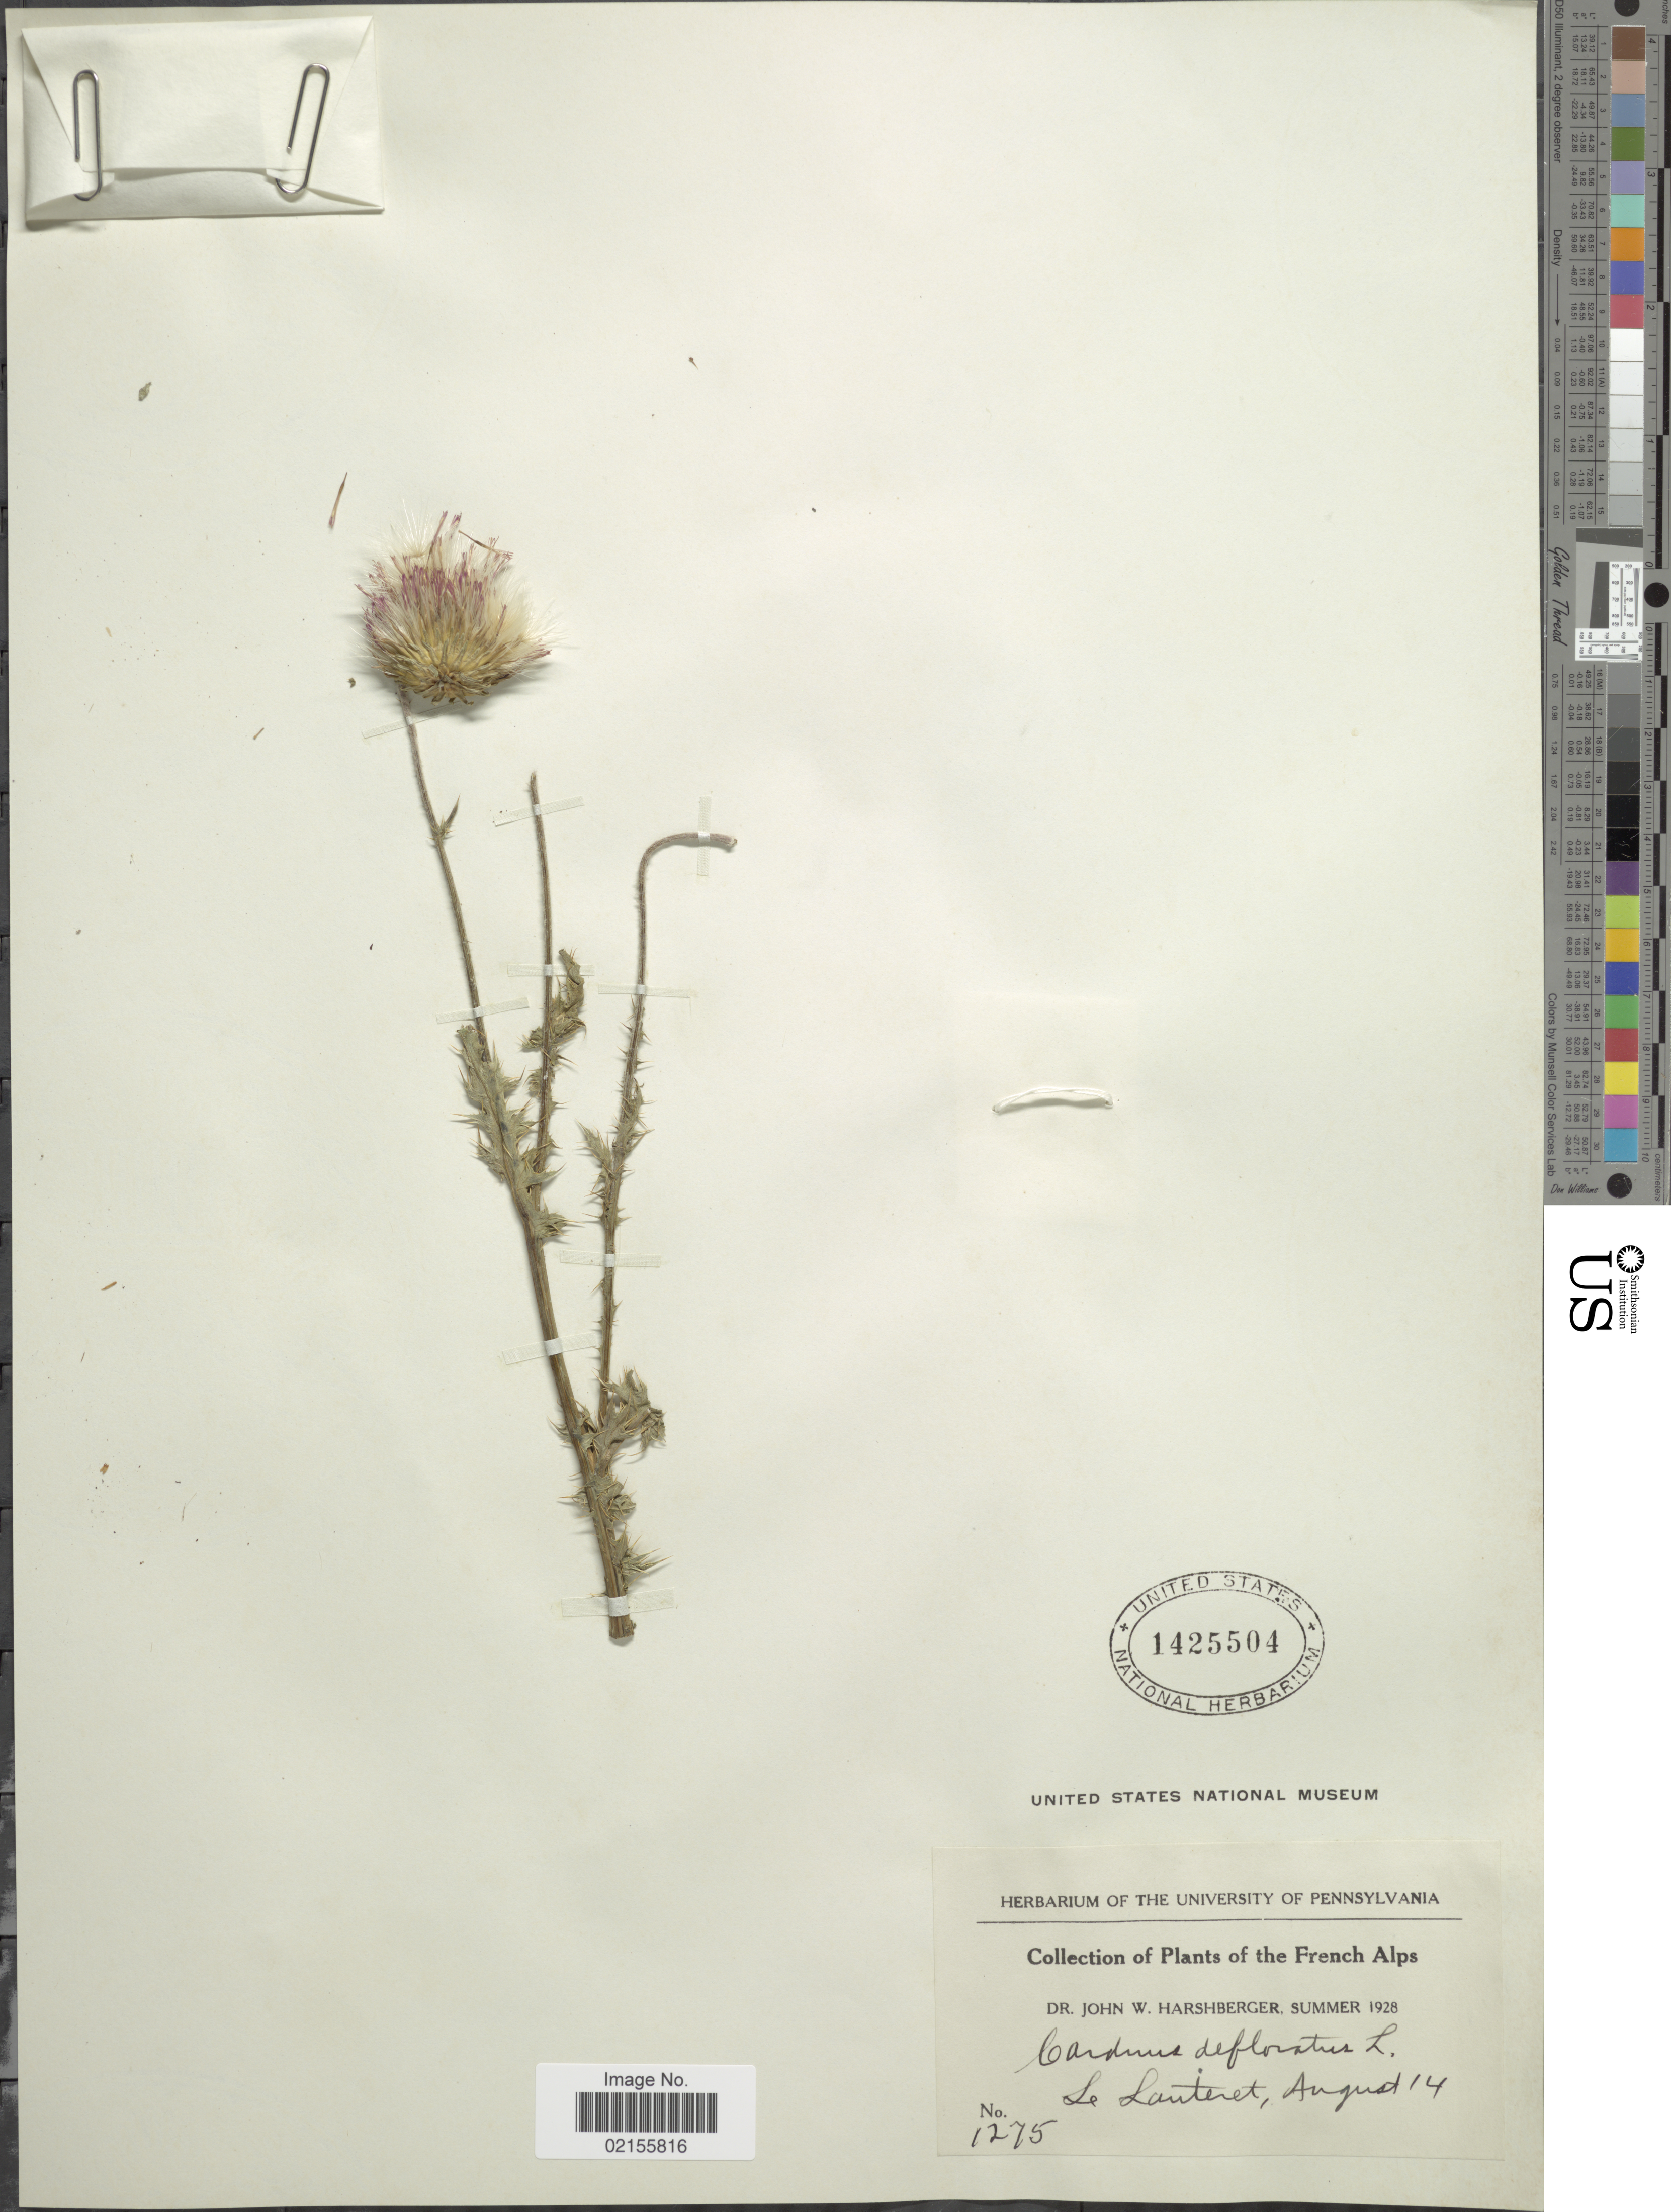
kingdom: Plantae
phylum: Tracheophyta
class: Magnoliopsida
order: Asterales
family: Asteraceae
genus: Carduus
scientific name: Carduus defloratus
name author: L.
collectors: J. W. Harshberger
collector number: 1275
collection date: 1928-08-14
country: France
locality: The French Alps, Le Lauteret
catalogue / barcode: US 1425504